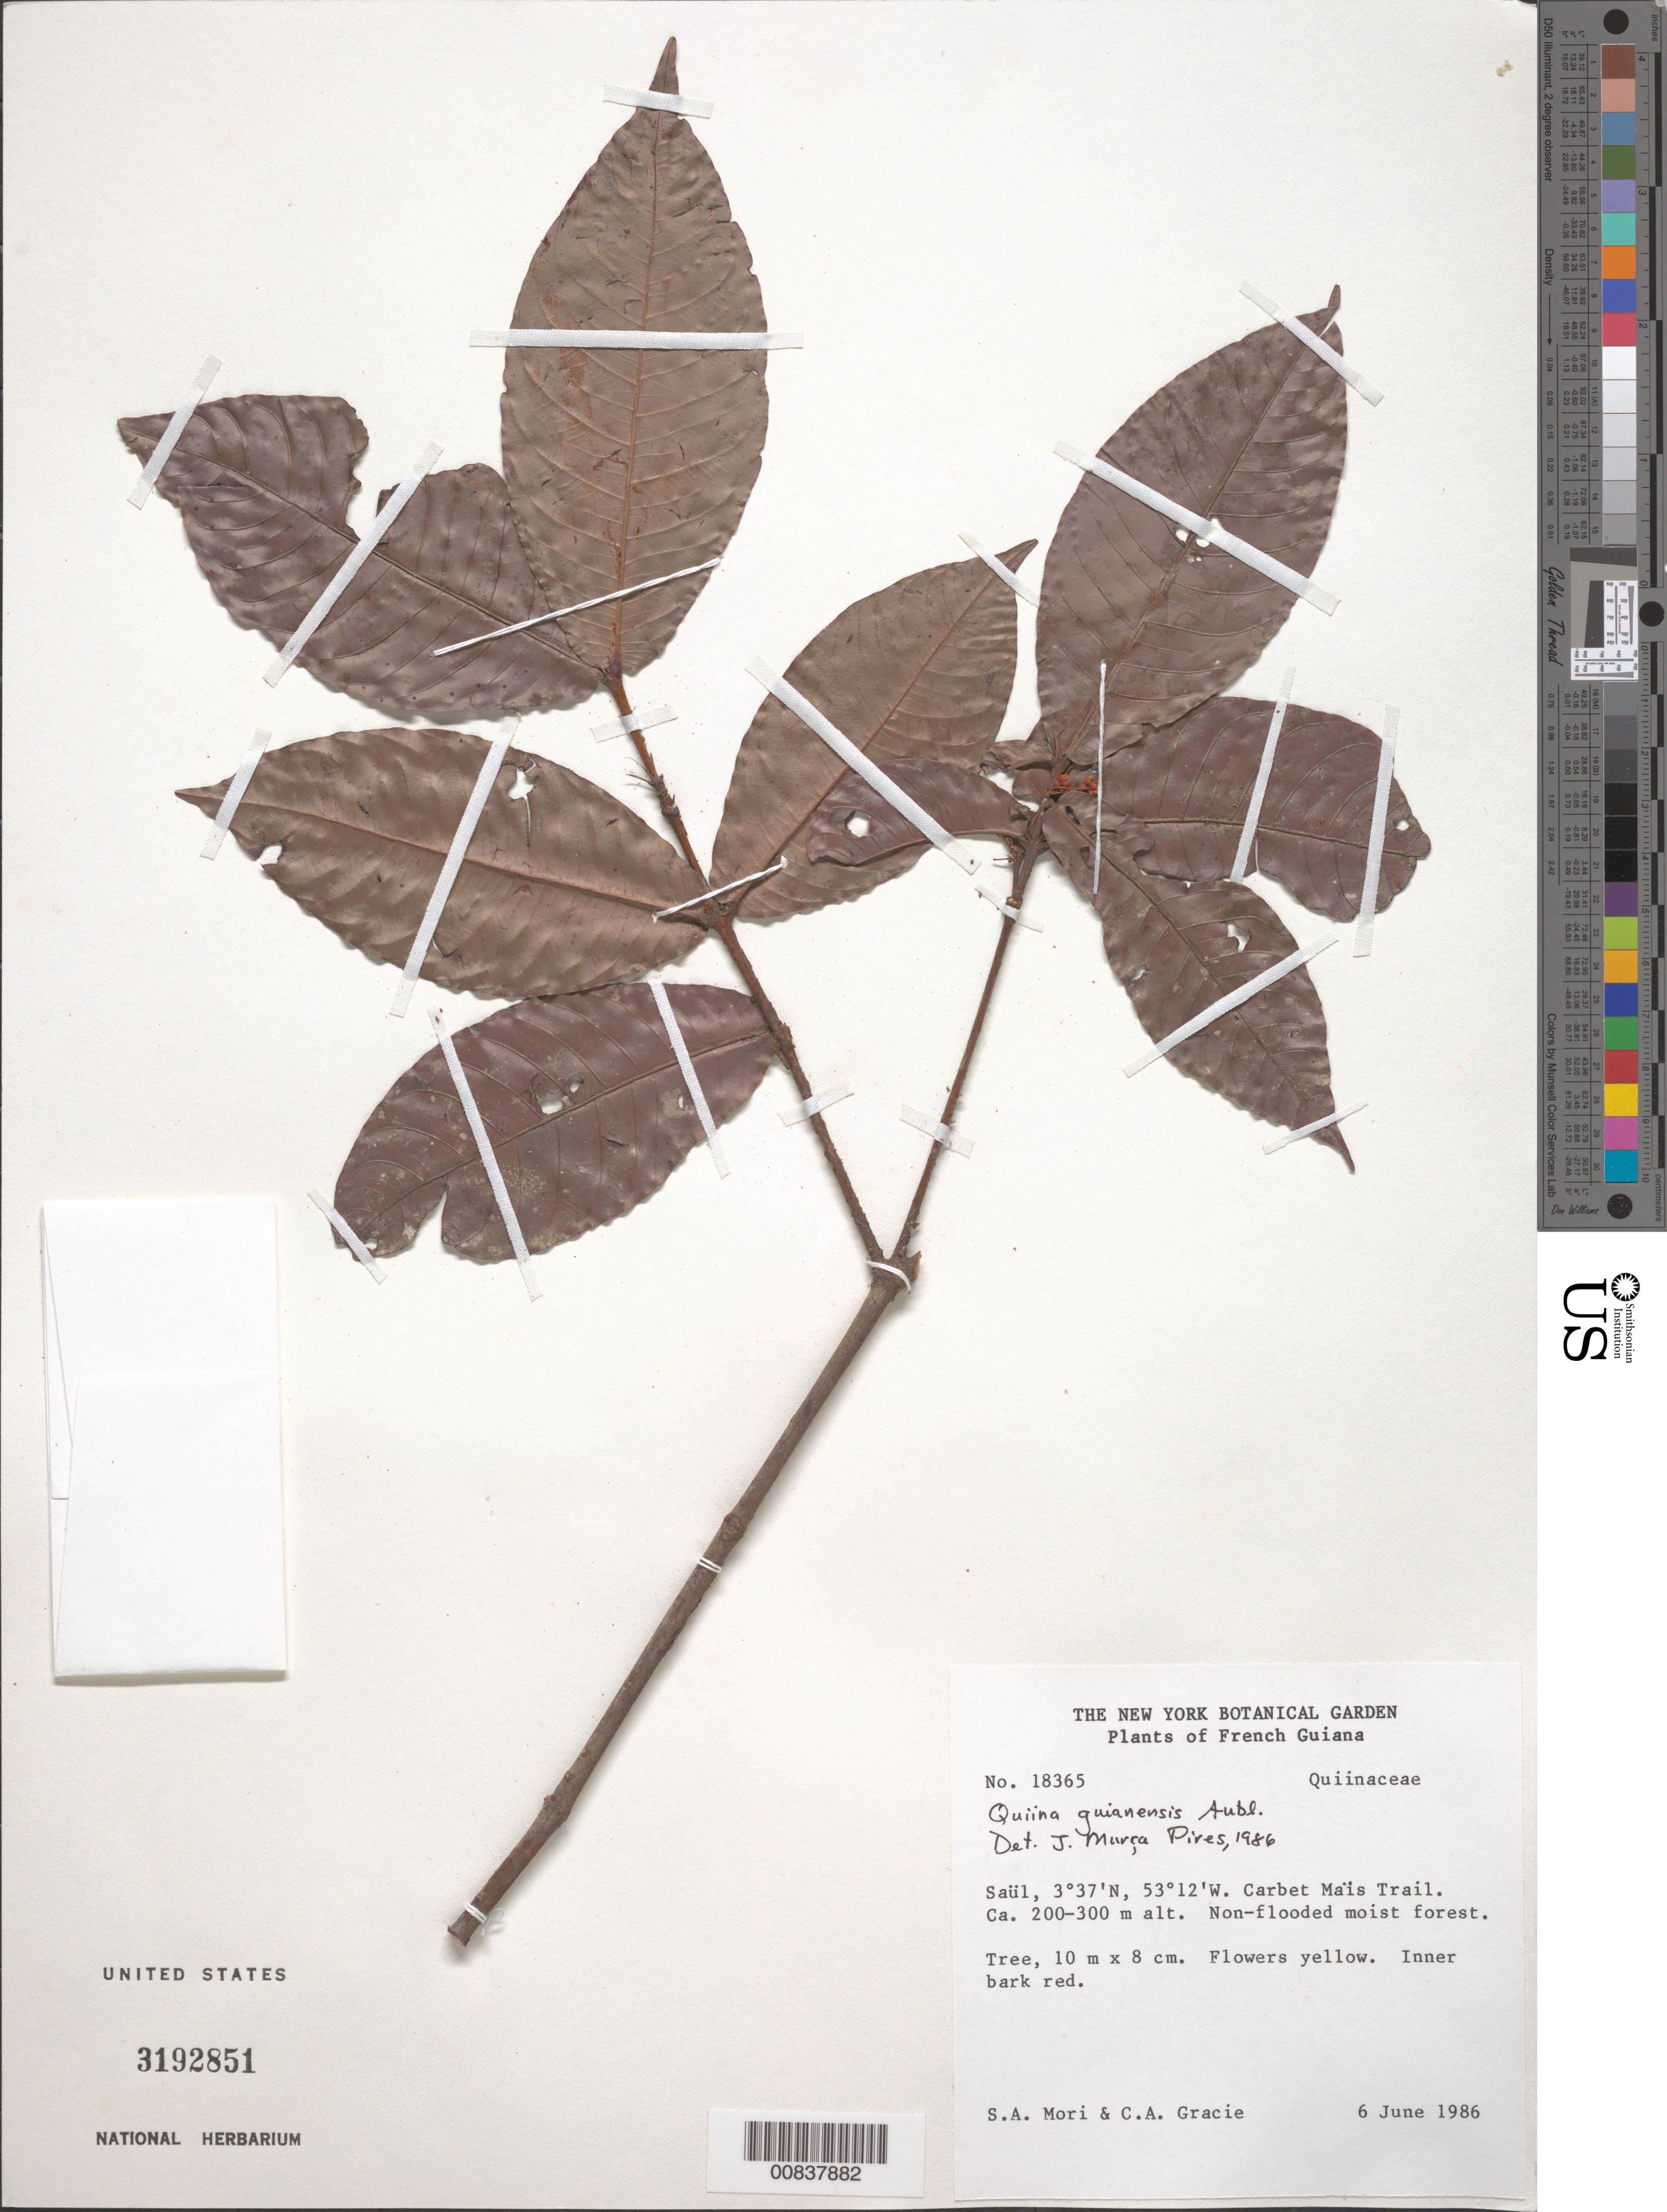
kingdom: Plantae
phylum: Tracheophyta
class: Magnoliopsida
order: Malpighiales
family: Quiinaceae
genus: Quiina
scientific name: Quiina guianensis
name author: Aubl.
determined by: Pires, J. Murça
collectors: S. Mori & C. A. Gracie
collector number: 18365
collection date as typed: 6-Jun-86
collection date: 1986-06-06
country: French Guiana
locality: Saül, Carbet Maïs Trail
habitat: Non-flooded moist forest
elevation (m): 200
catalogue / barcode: US 3192851